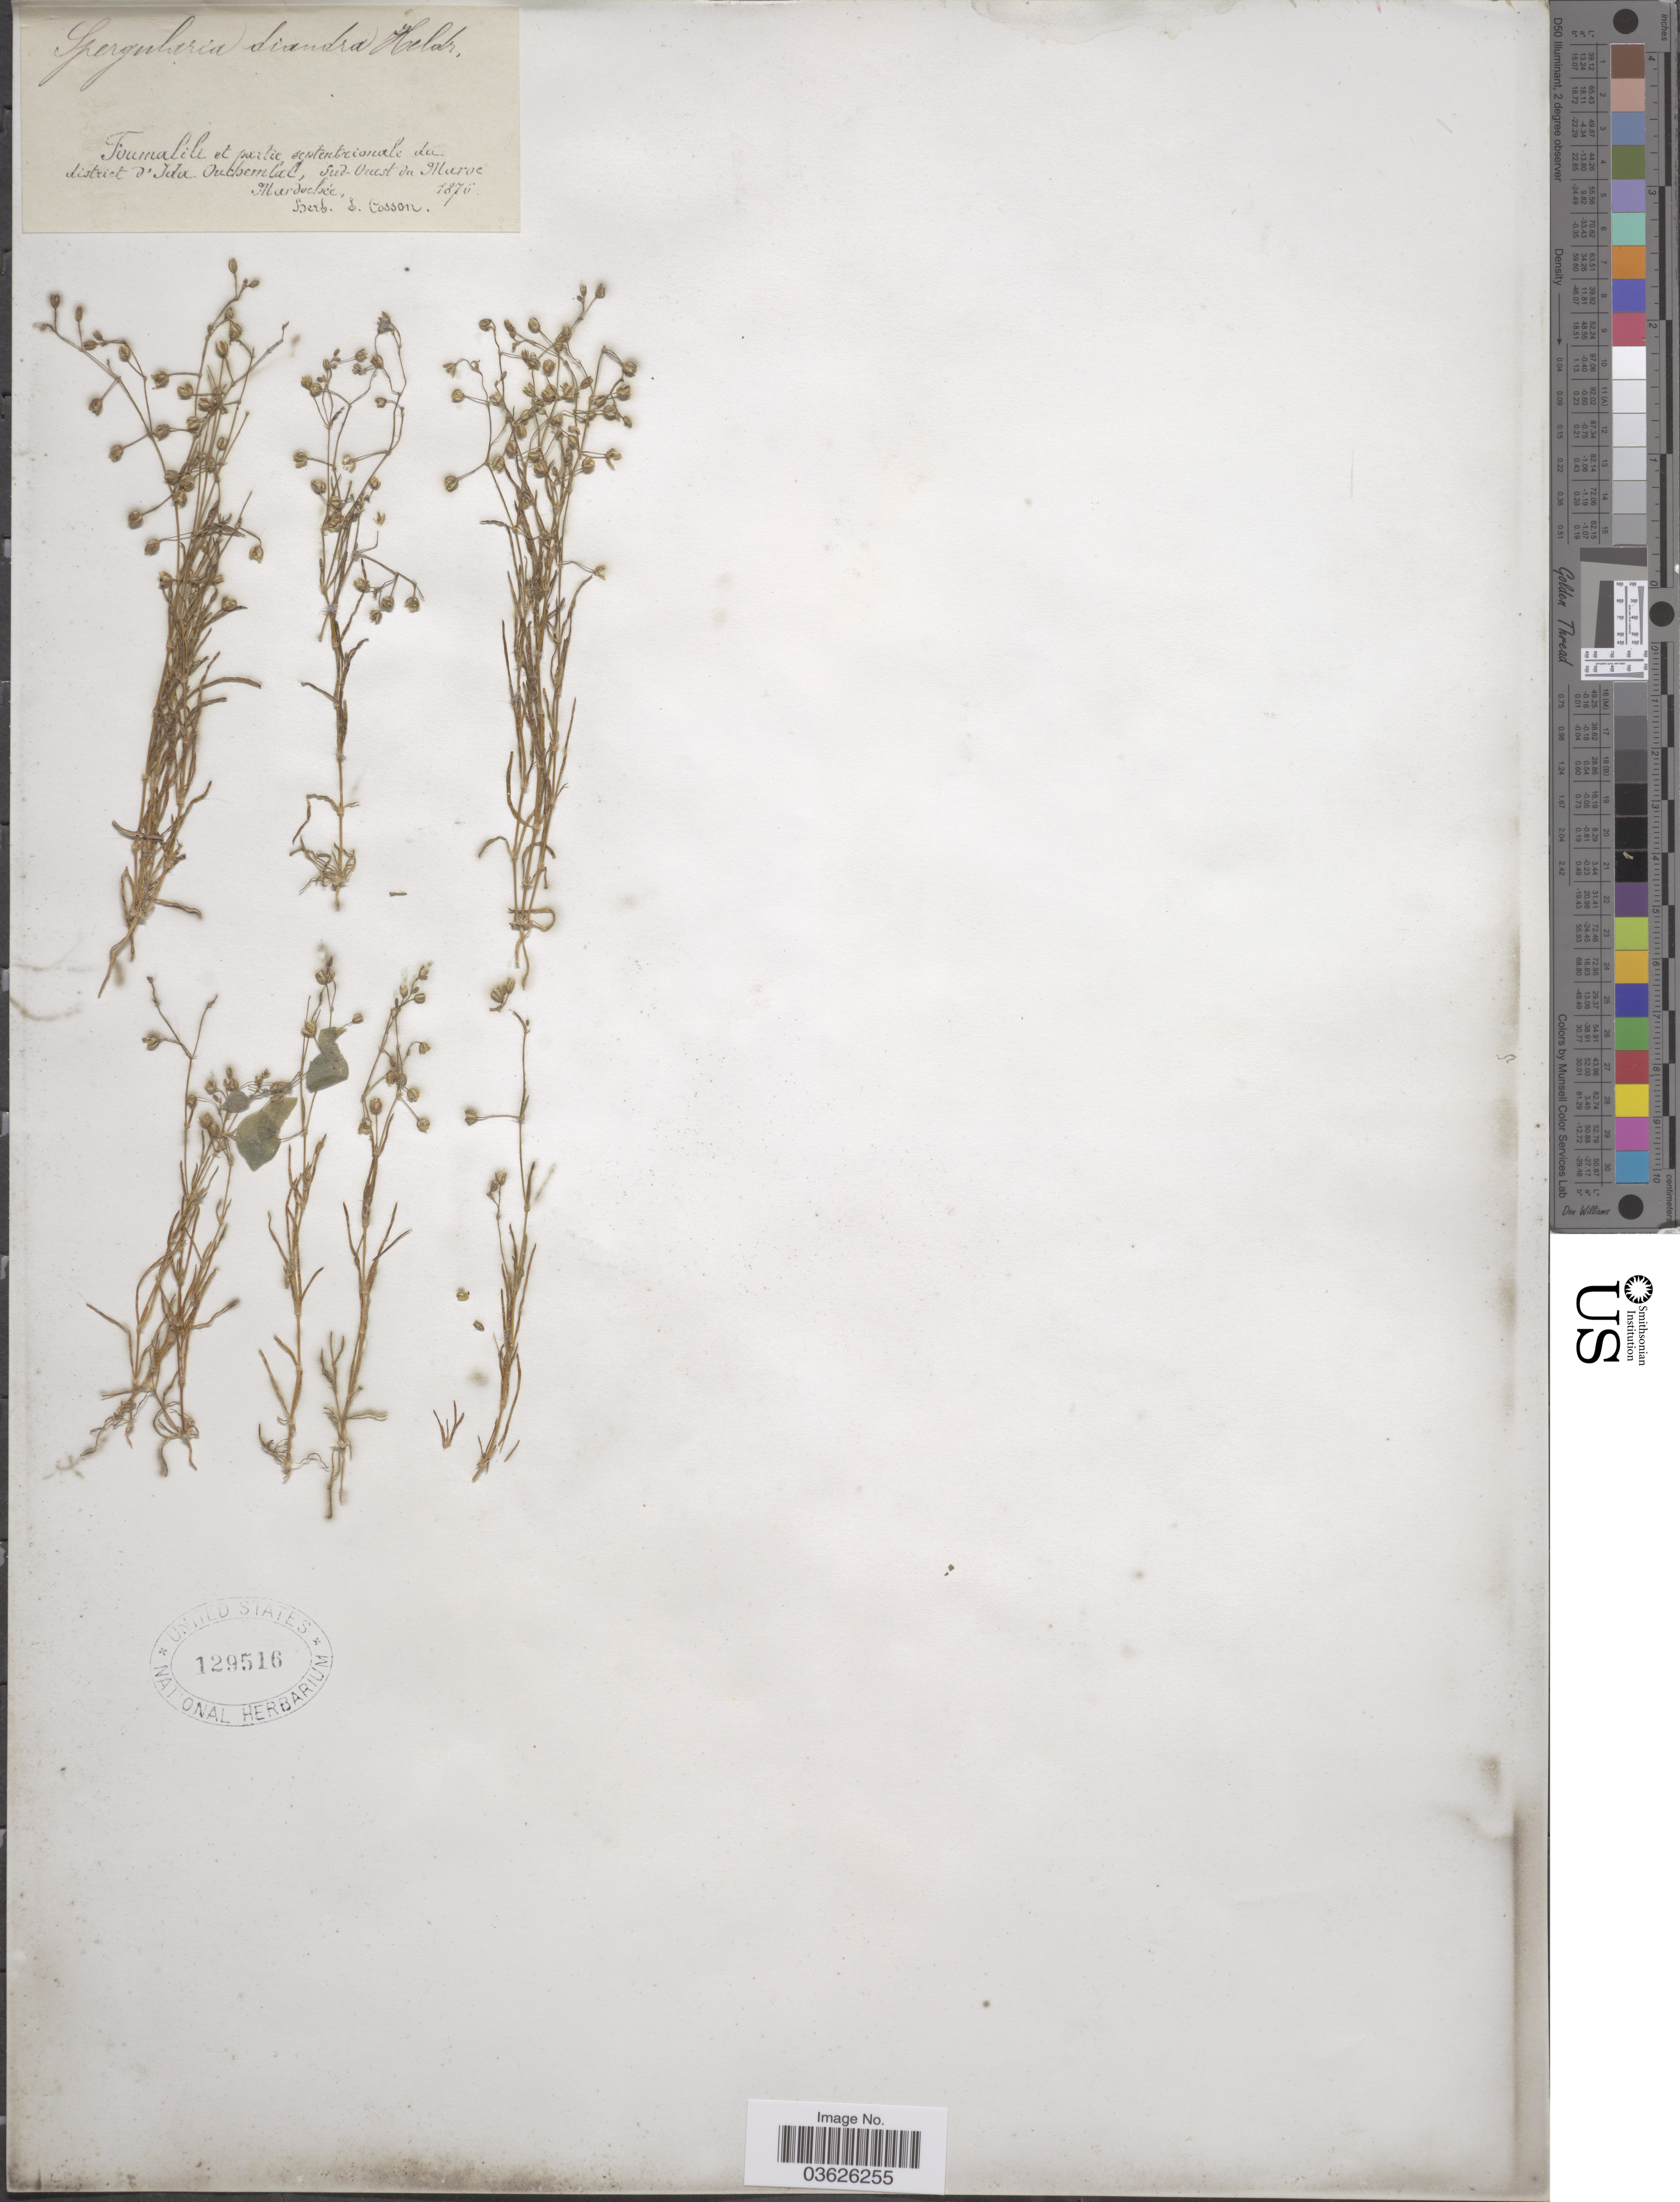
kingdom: Plantae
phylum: Tracheophyta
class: Magnoliopsida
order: Caryophyllales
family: Caryophyllaceae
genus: Spergularia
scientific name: Spergularia diandra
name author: (Gussone) Heldr.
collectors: Mardochee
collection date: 1876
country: Morocco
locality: Foumalili et partie septentrionale du district d' Ida Ouchemlal, Sud-Ouest du Maroc.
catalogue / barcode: US 129516